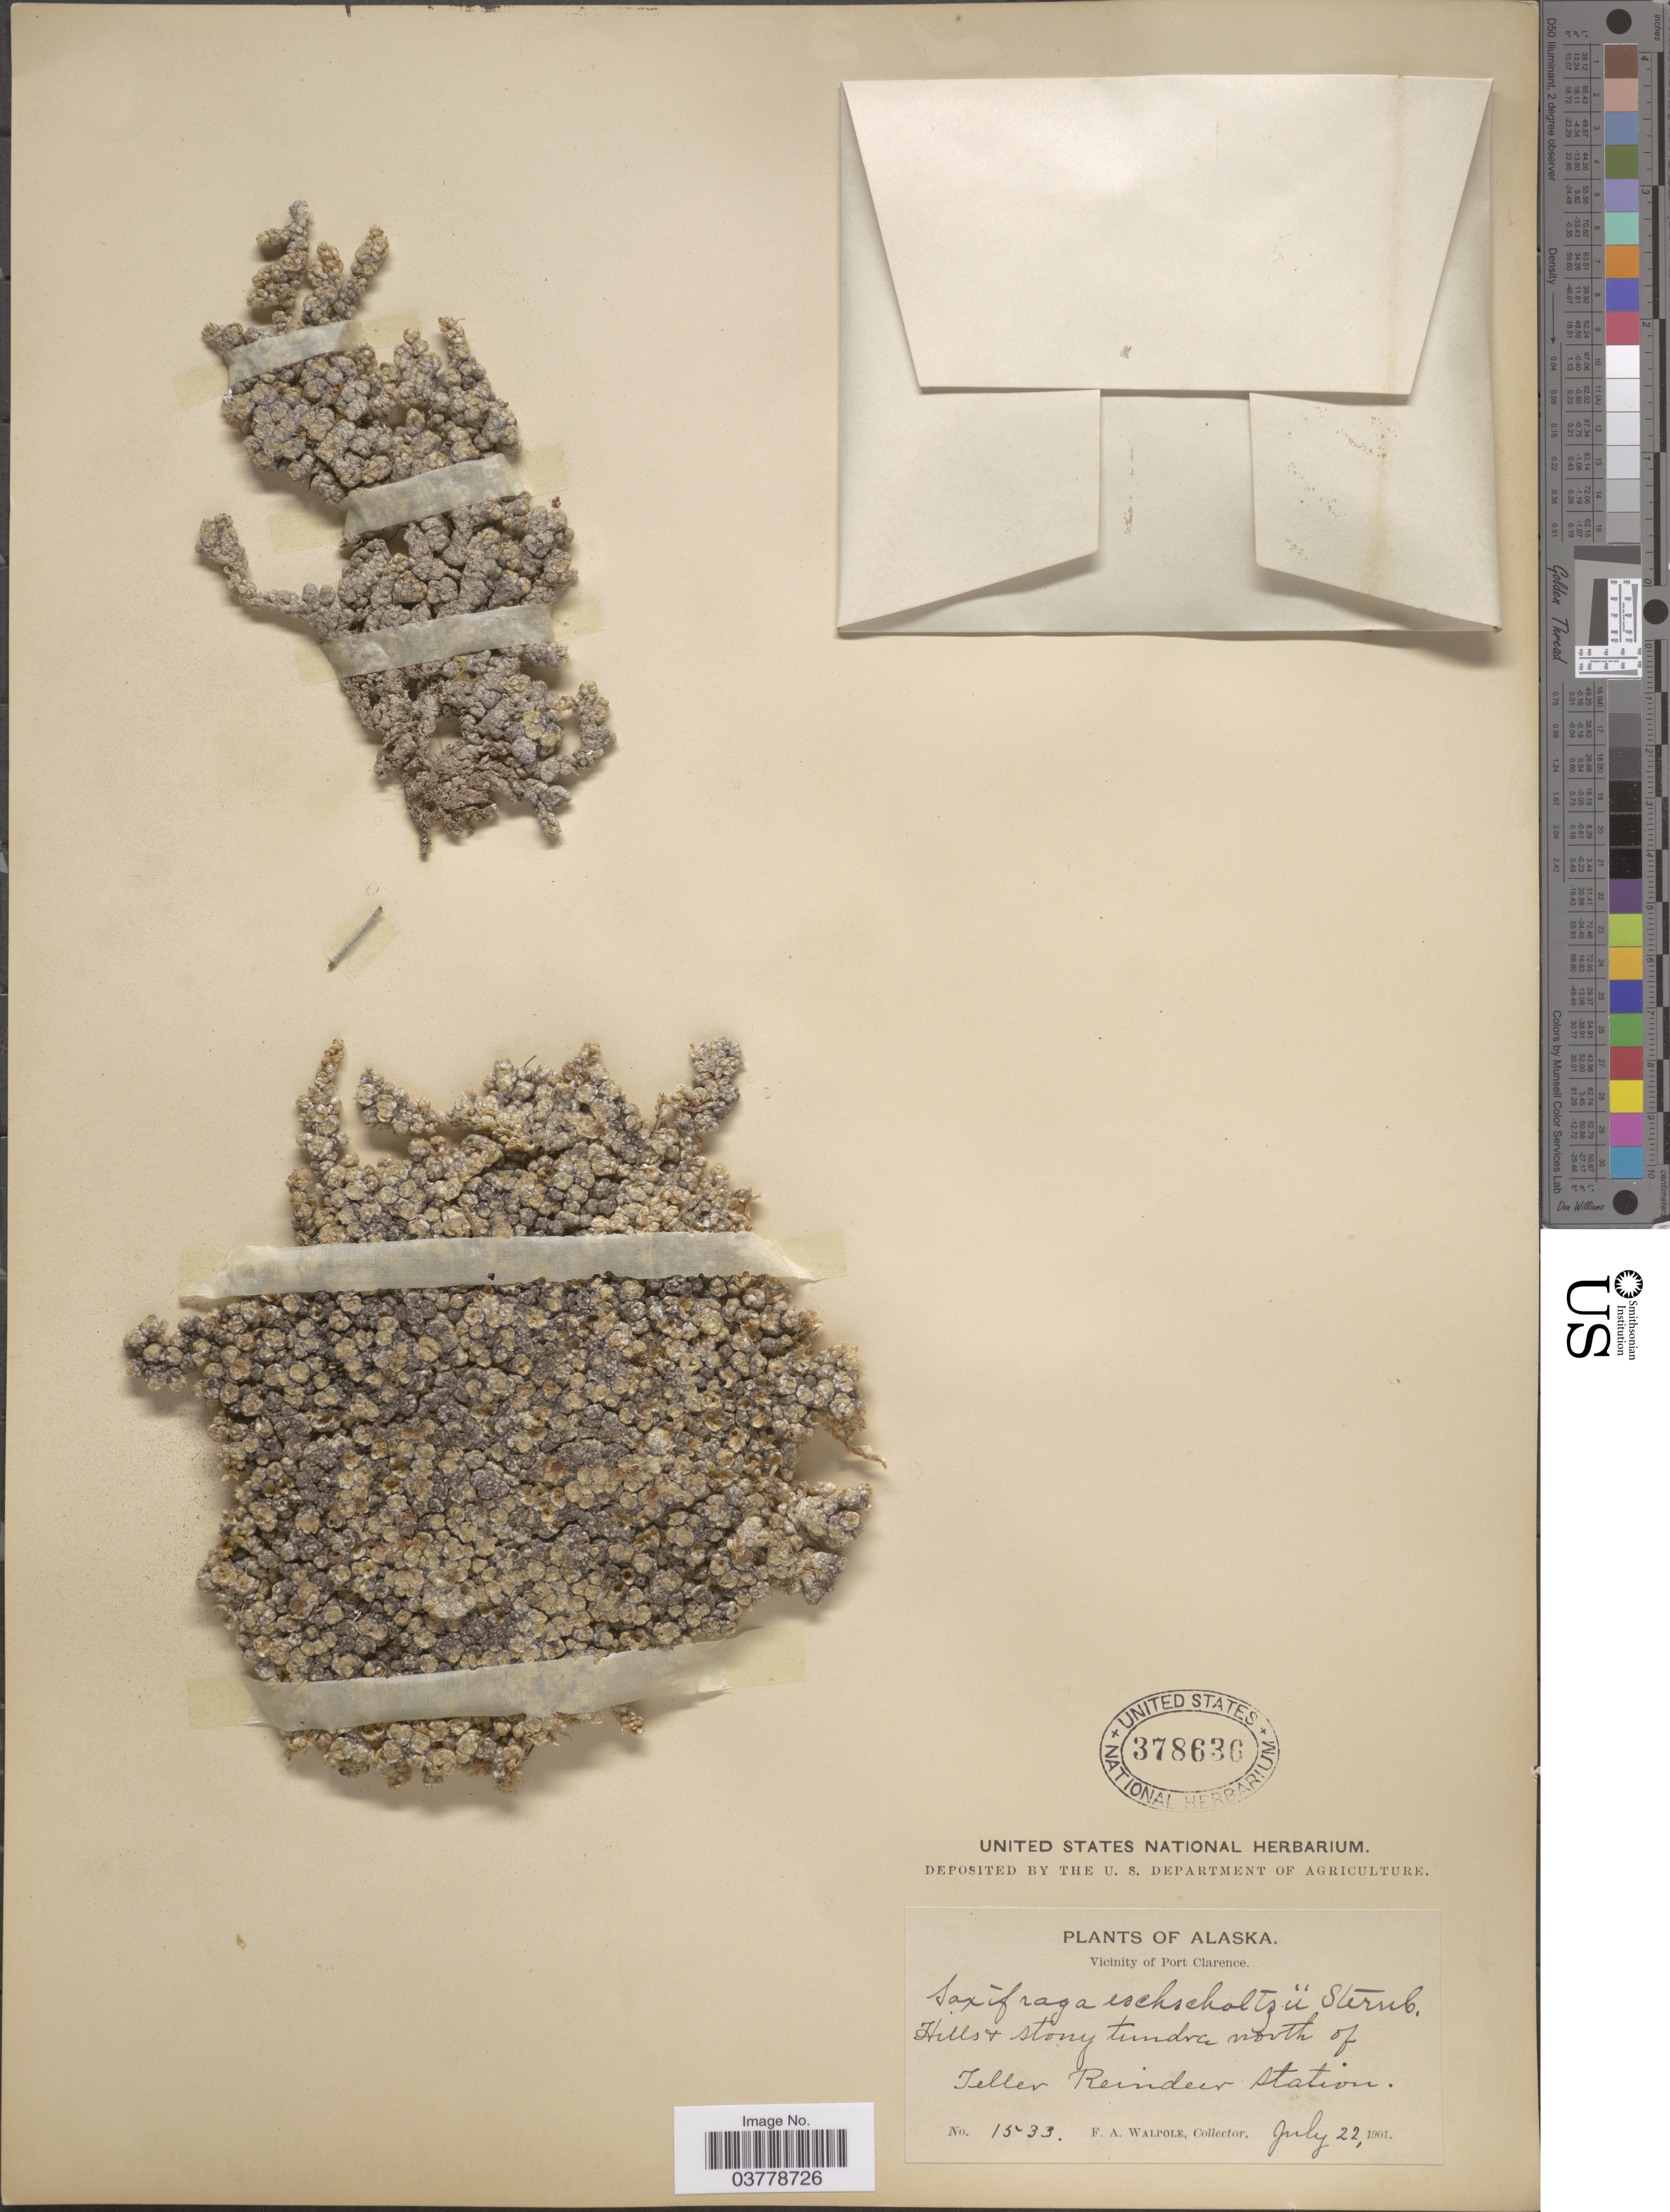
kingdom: Plantae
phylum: Tracheophyta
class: Magnoliopsida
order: Saxifragales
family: Saxifragaceae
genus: Saxifraga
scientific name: Saxifraga eschscholtzii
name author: Sternb.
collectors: F. Walpole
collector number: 1533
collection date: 1901-07-22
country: United States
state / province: Alaska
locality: Vicinity of Port Clarence. North of Teller Reindeer Station.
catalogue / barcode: US 378636